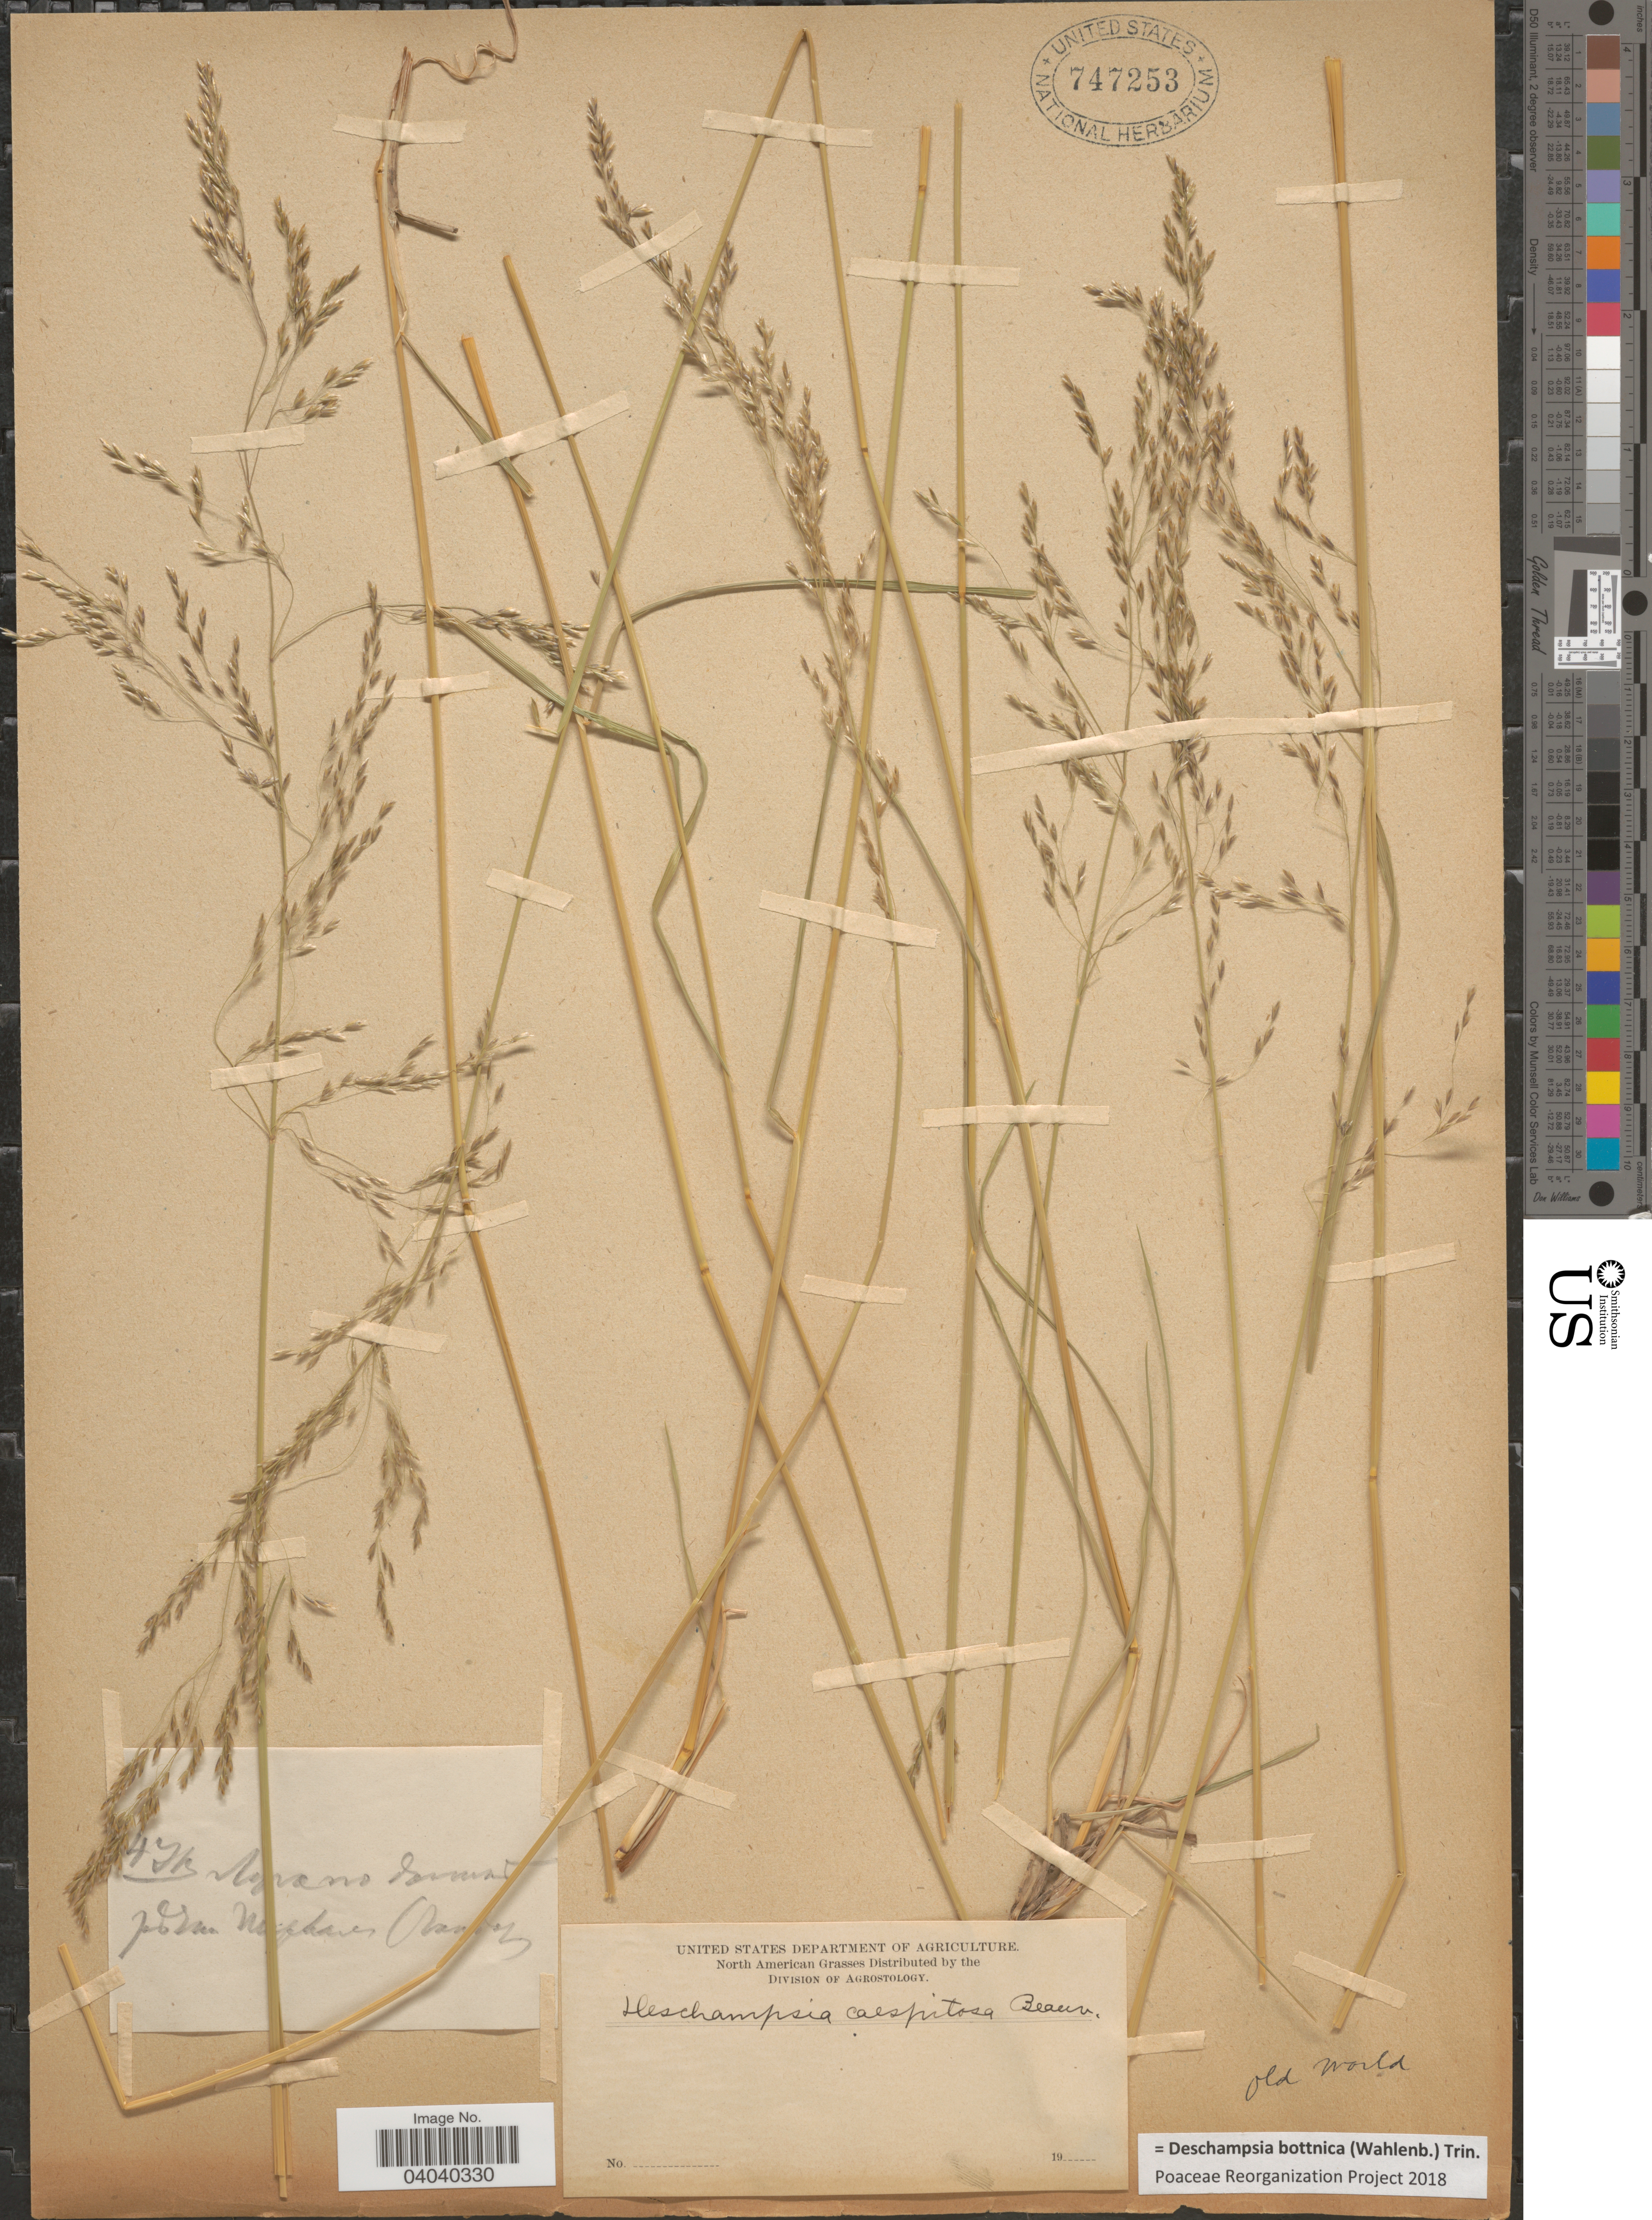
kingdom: Plantae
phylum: Tracheophyta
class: Liliopsida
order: Poales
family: Poaceae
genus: Deschampsia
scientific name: Deschampsia bottnica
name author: (Wahlenb.) Trin.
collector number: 47k*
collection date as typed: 19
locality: [illegible text].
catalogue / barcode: US 747253